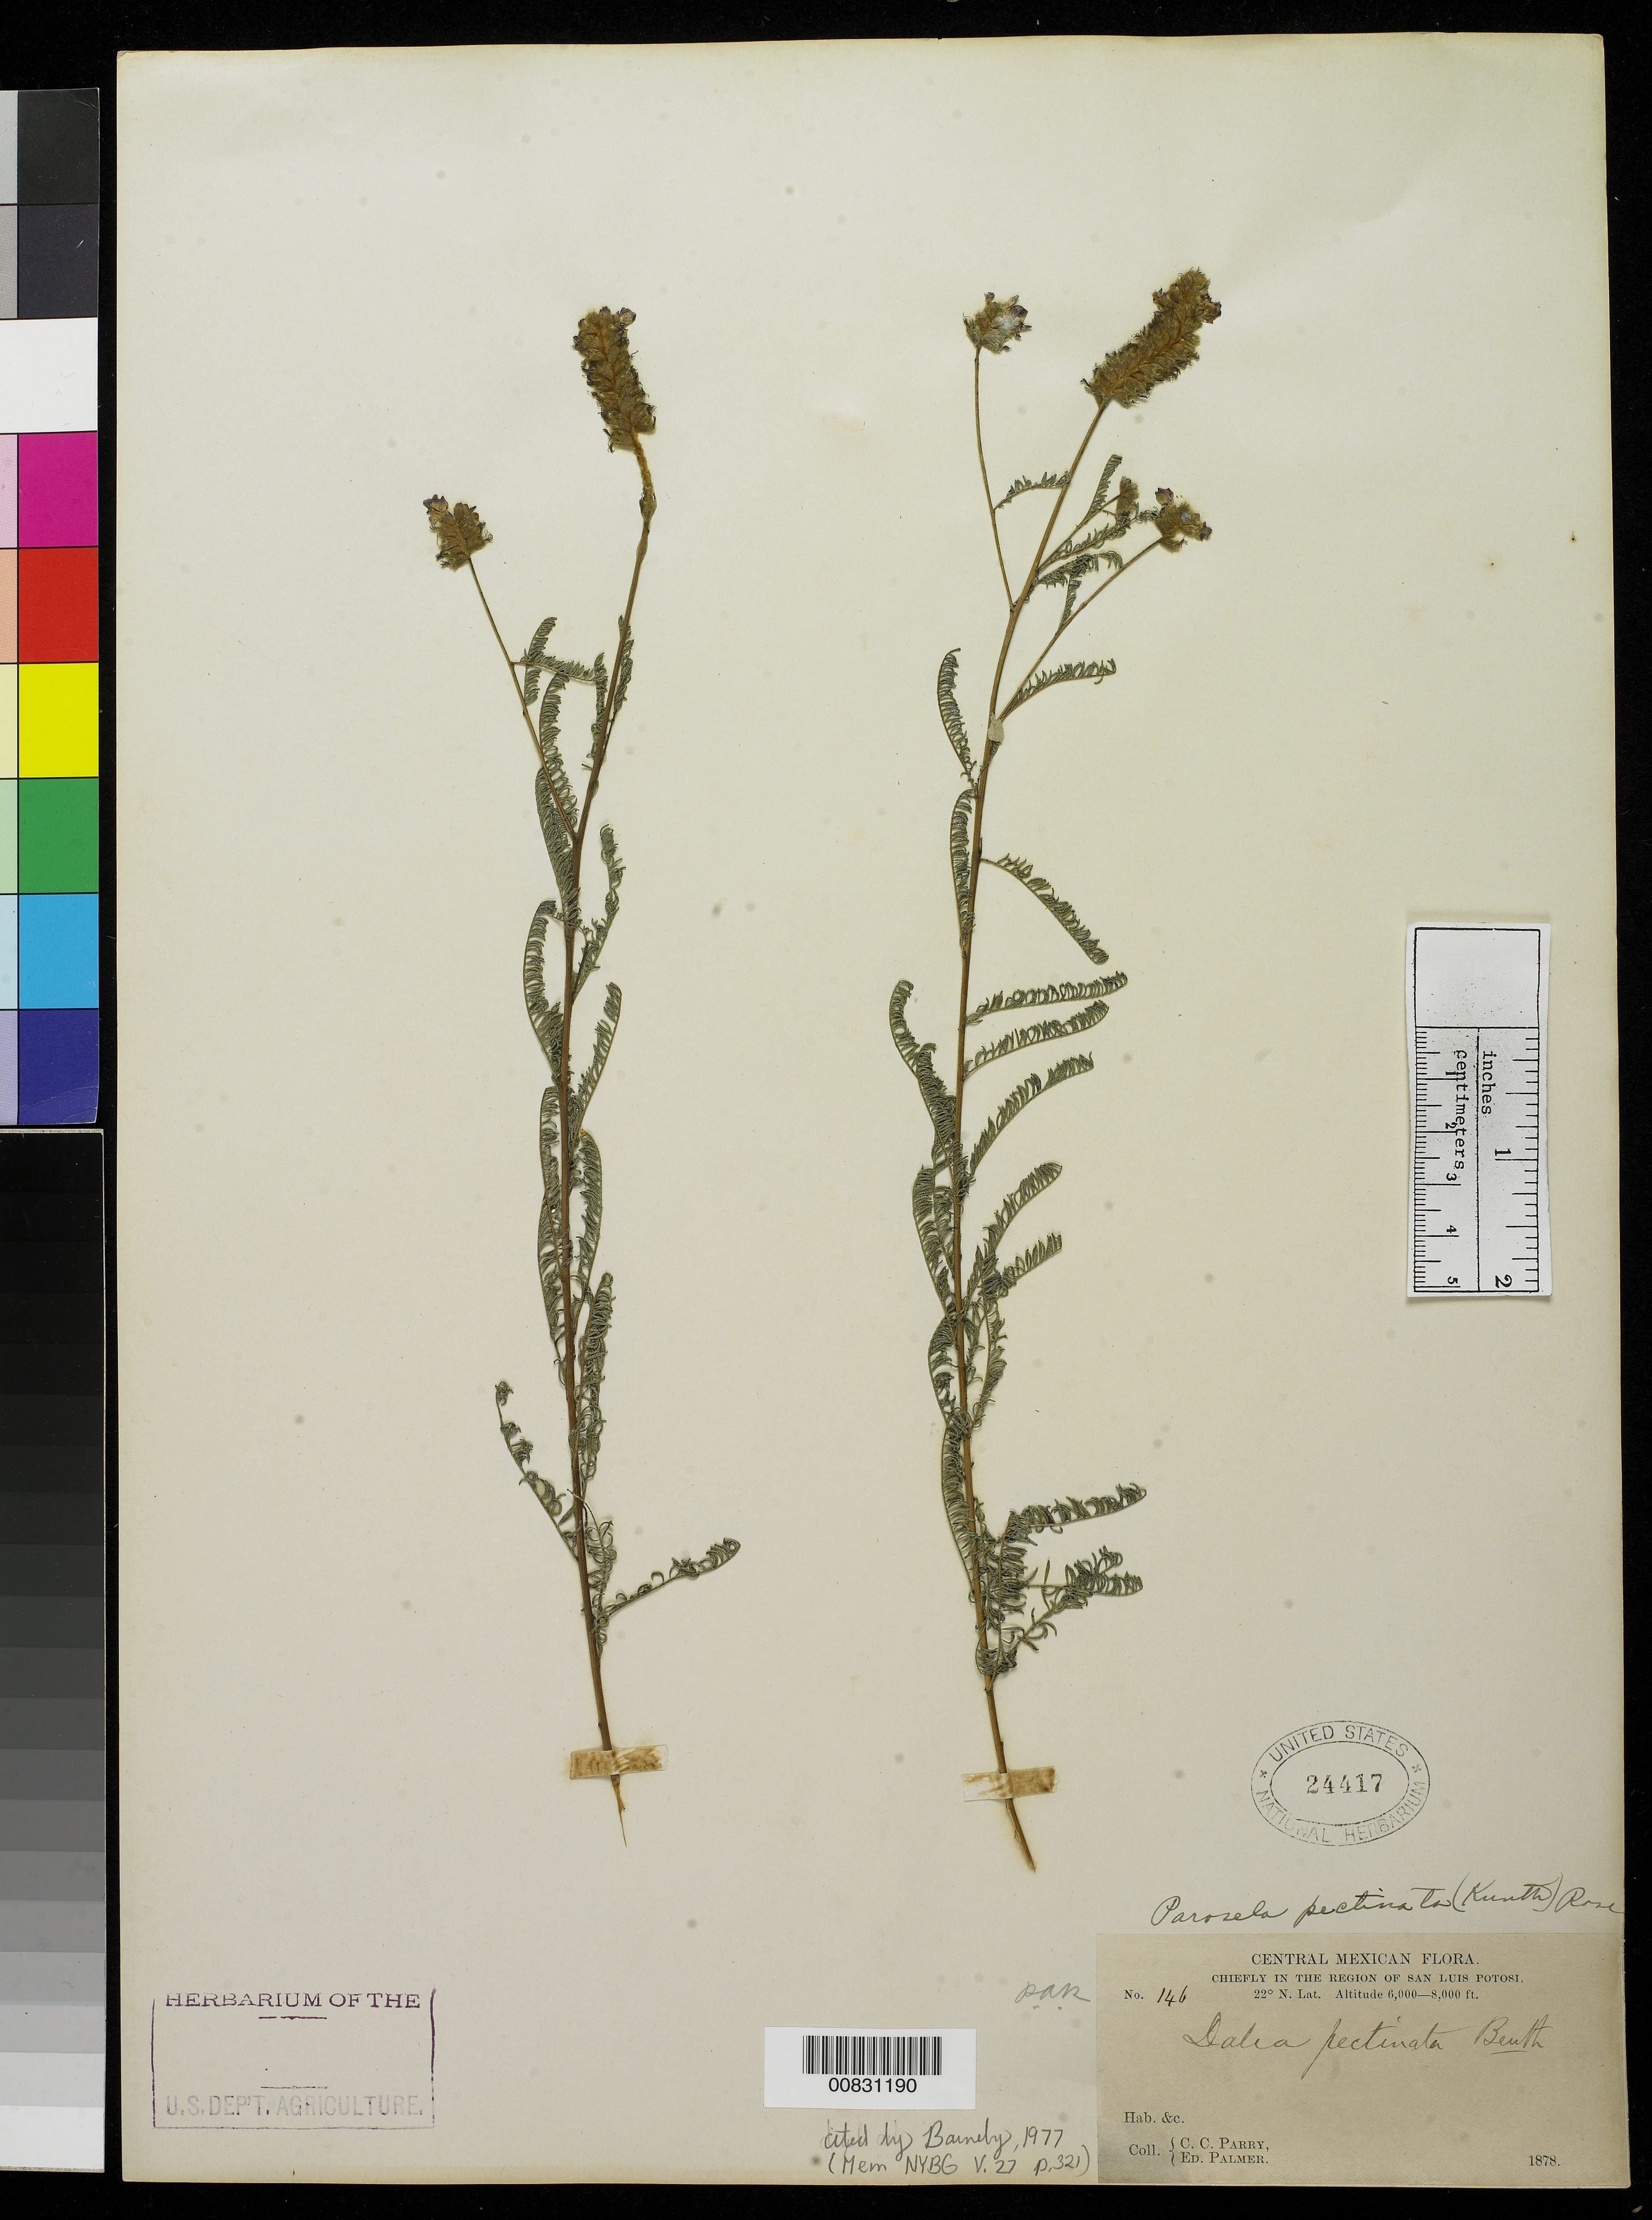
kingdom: Plantae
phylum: Tracheophyta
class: Magnoliopsida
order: Fabales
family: Fabaceae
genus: Dalea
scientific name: Dalea pectinata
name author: Kunth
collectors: C. C. Parry & E. Palmer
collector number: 146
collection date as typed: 1878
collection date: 1878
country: Mexico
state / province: San Luis Potosí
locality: Chiefly in the region of San Luis Potosí.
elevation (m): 1829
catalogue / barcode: US 24417